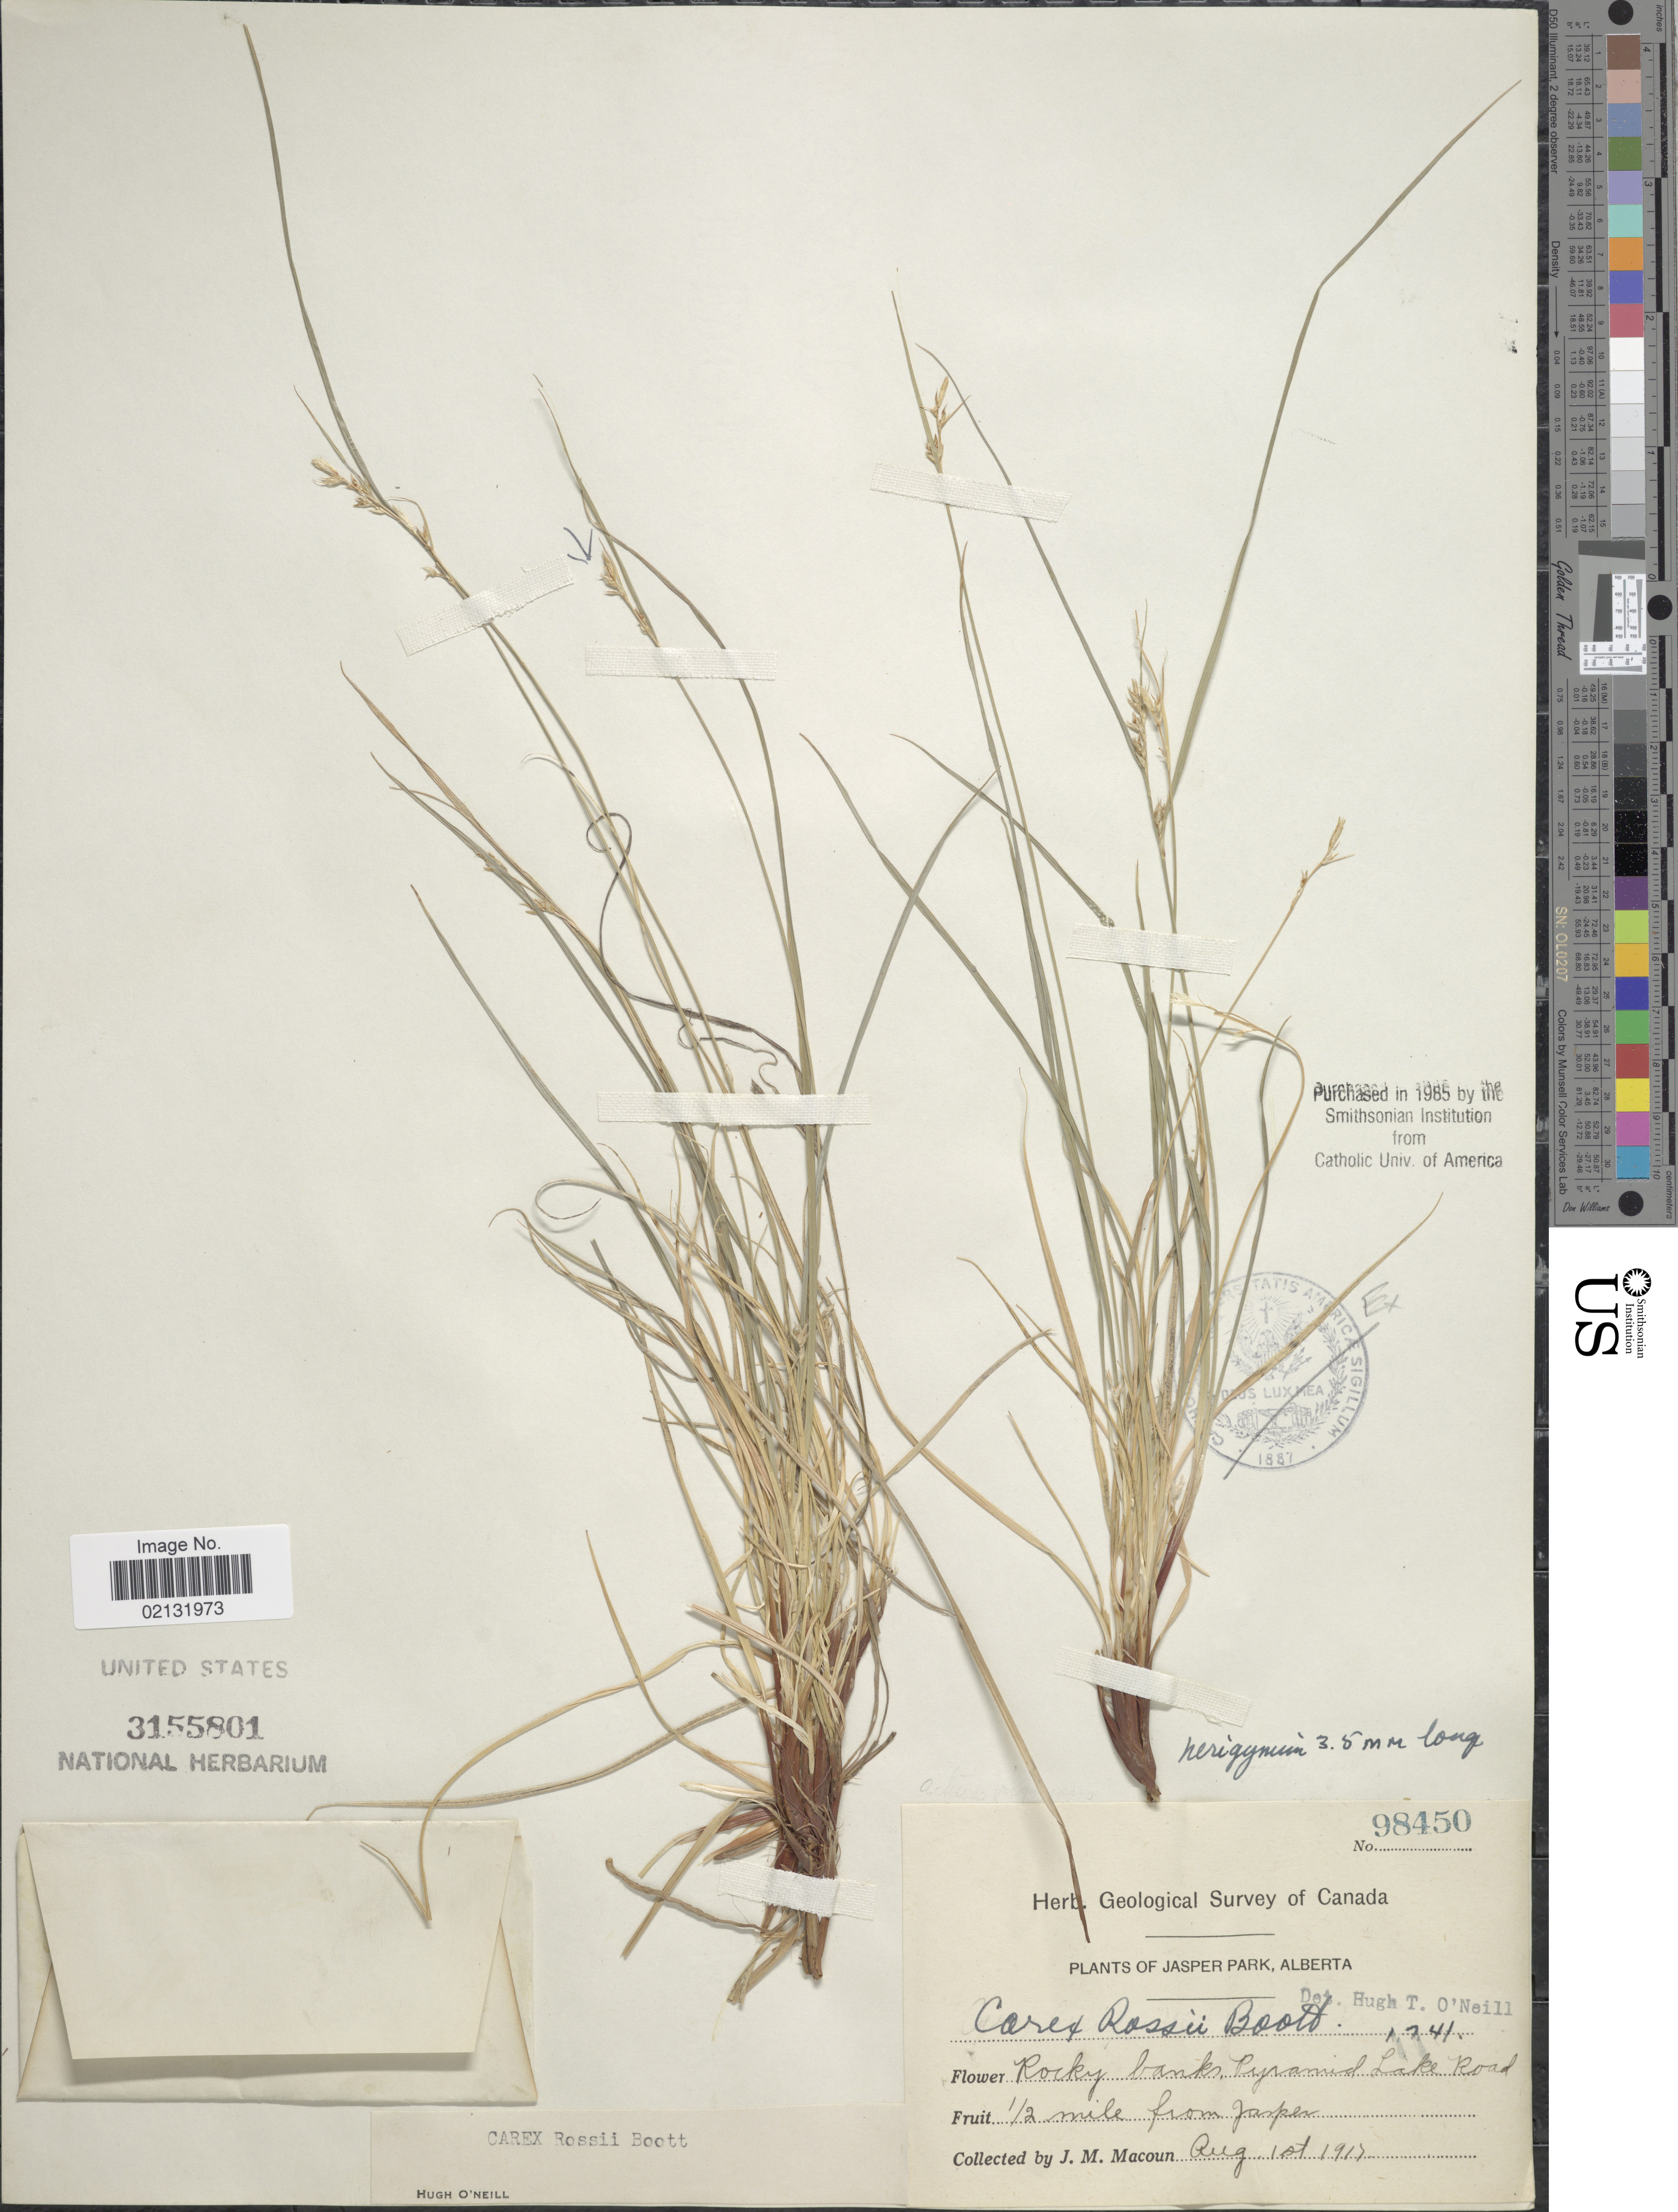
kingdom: Plantae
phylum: Tracheophyta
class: Liliopsida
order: Poales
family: Cyperaceae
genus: Carex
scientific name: Carex rossii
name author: Boott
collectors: J. M. Macoun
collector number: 98450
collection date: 1917-08-01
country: Canada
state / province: Alberta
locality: Jasper Park. Rocky banks, Pyramid Lake Road, 1/2 mile from Jasper.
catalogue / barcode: US 3155801